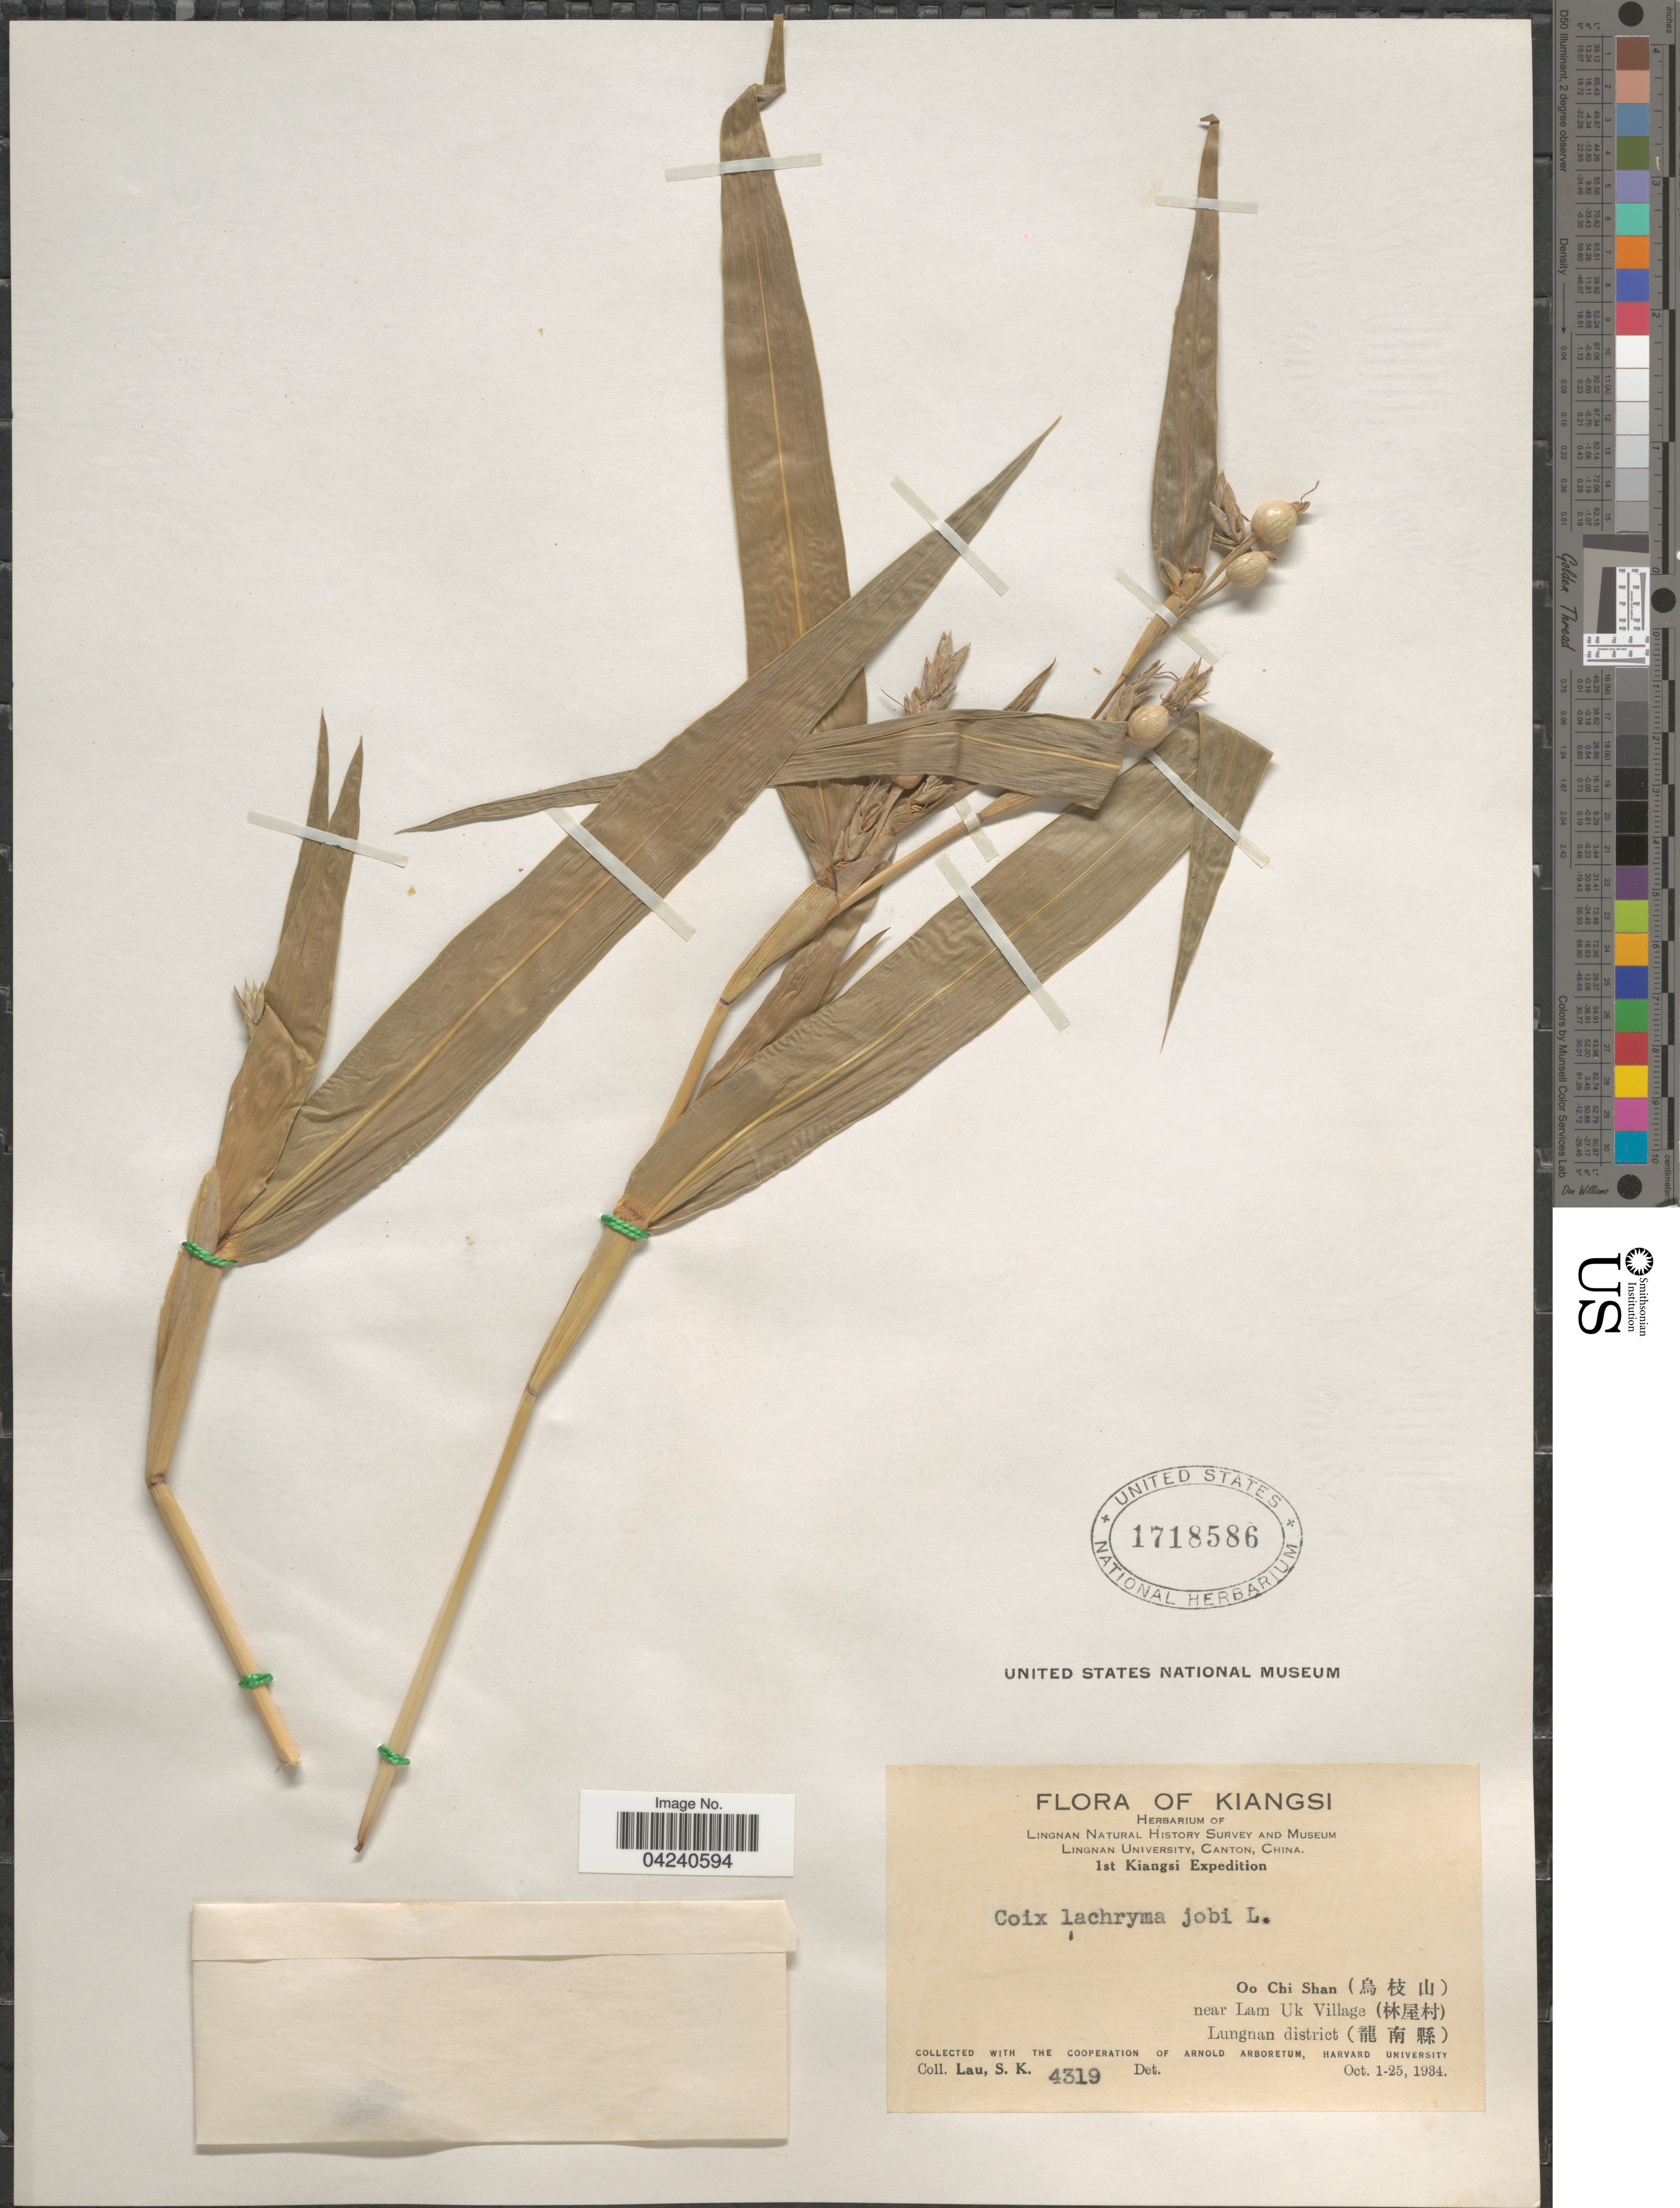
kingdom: Plantae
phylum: Tracheophyta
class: Liliopsida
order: Poales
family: Poaceae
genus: Coix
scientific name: Coix lacryma-jobi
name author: L.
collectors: S. K. Lau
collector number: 4319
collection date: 1934-10-01/1934-10-25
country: China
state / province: Jiangxi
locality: Kiangsi. 1st Kiangsi Expedition. Oo Chi Shan (X) near Lam Uk Village (X) Lungnan district (X).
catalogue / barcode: US 1718586